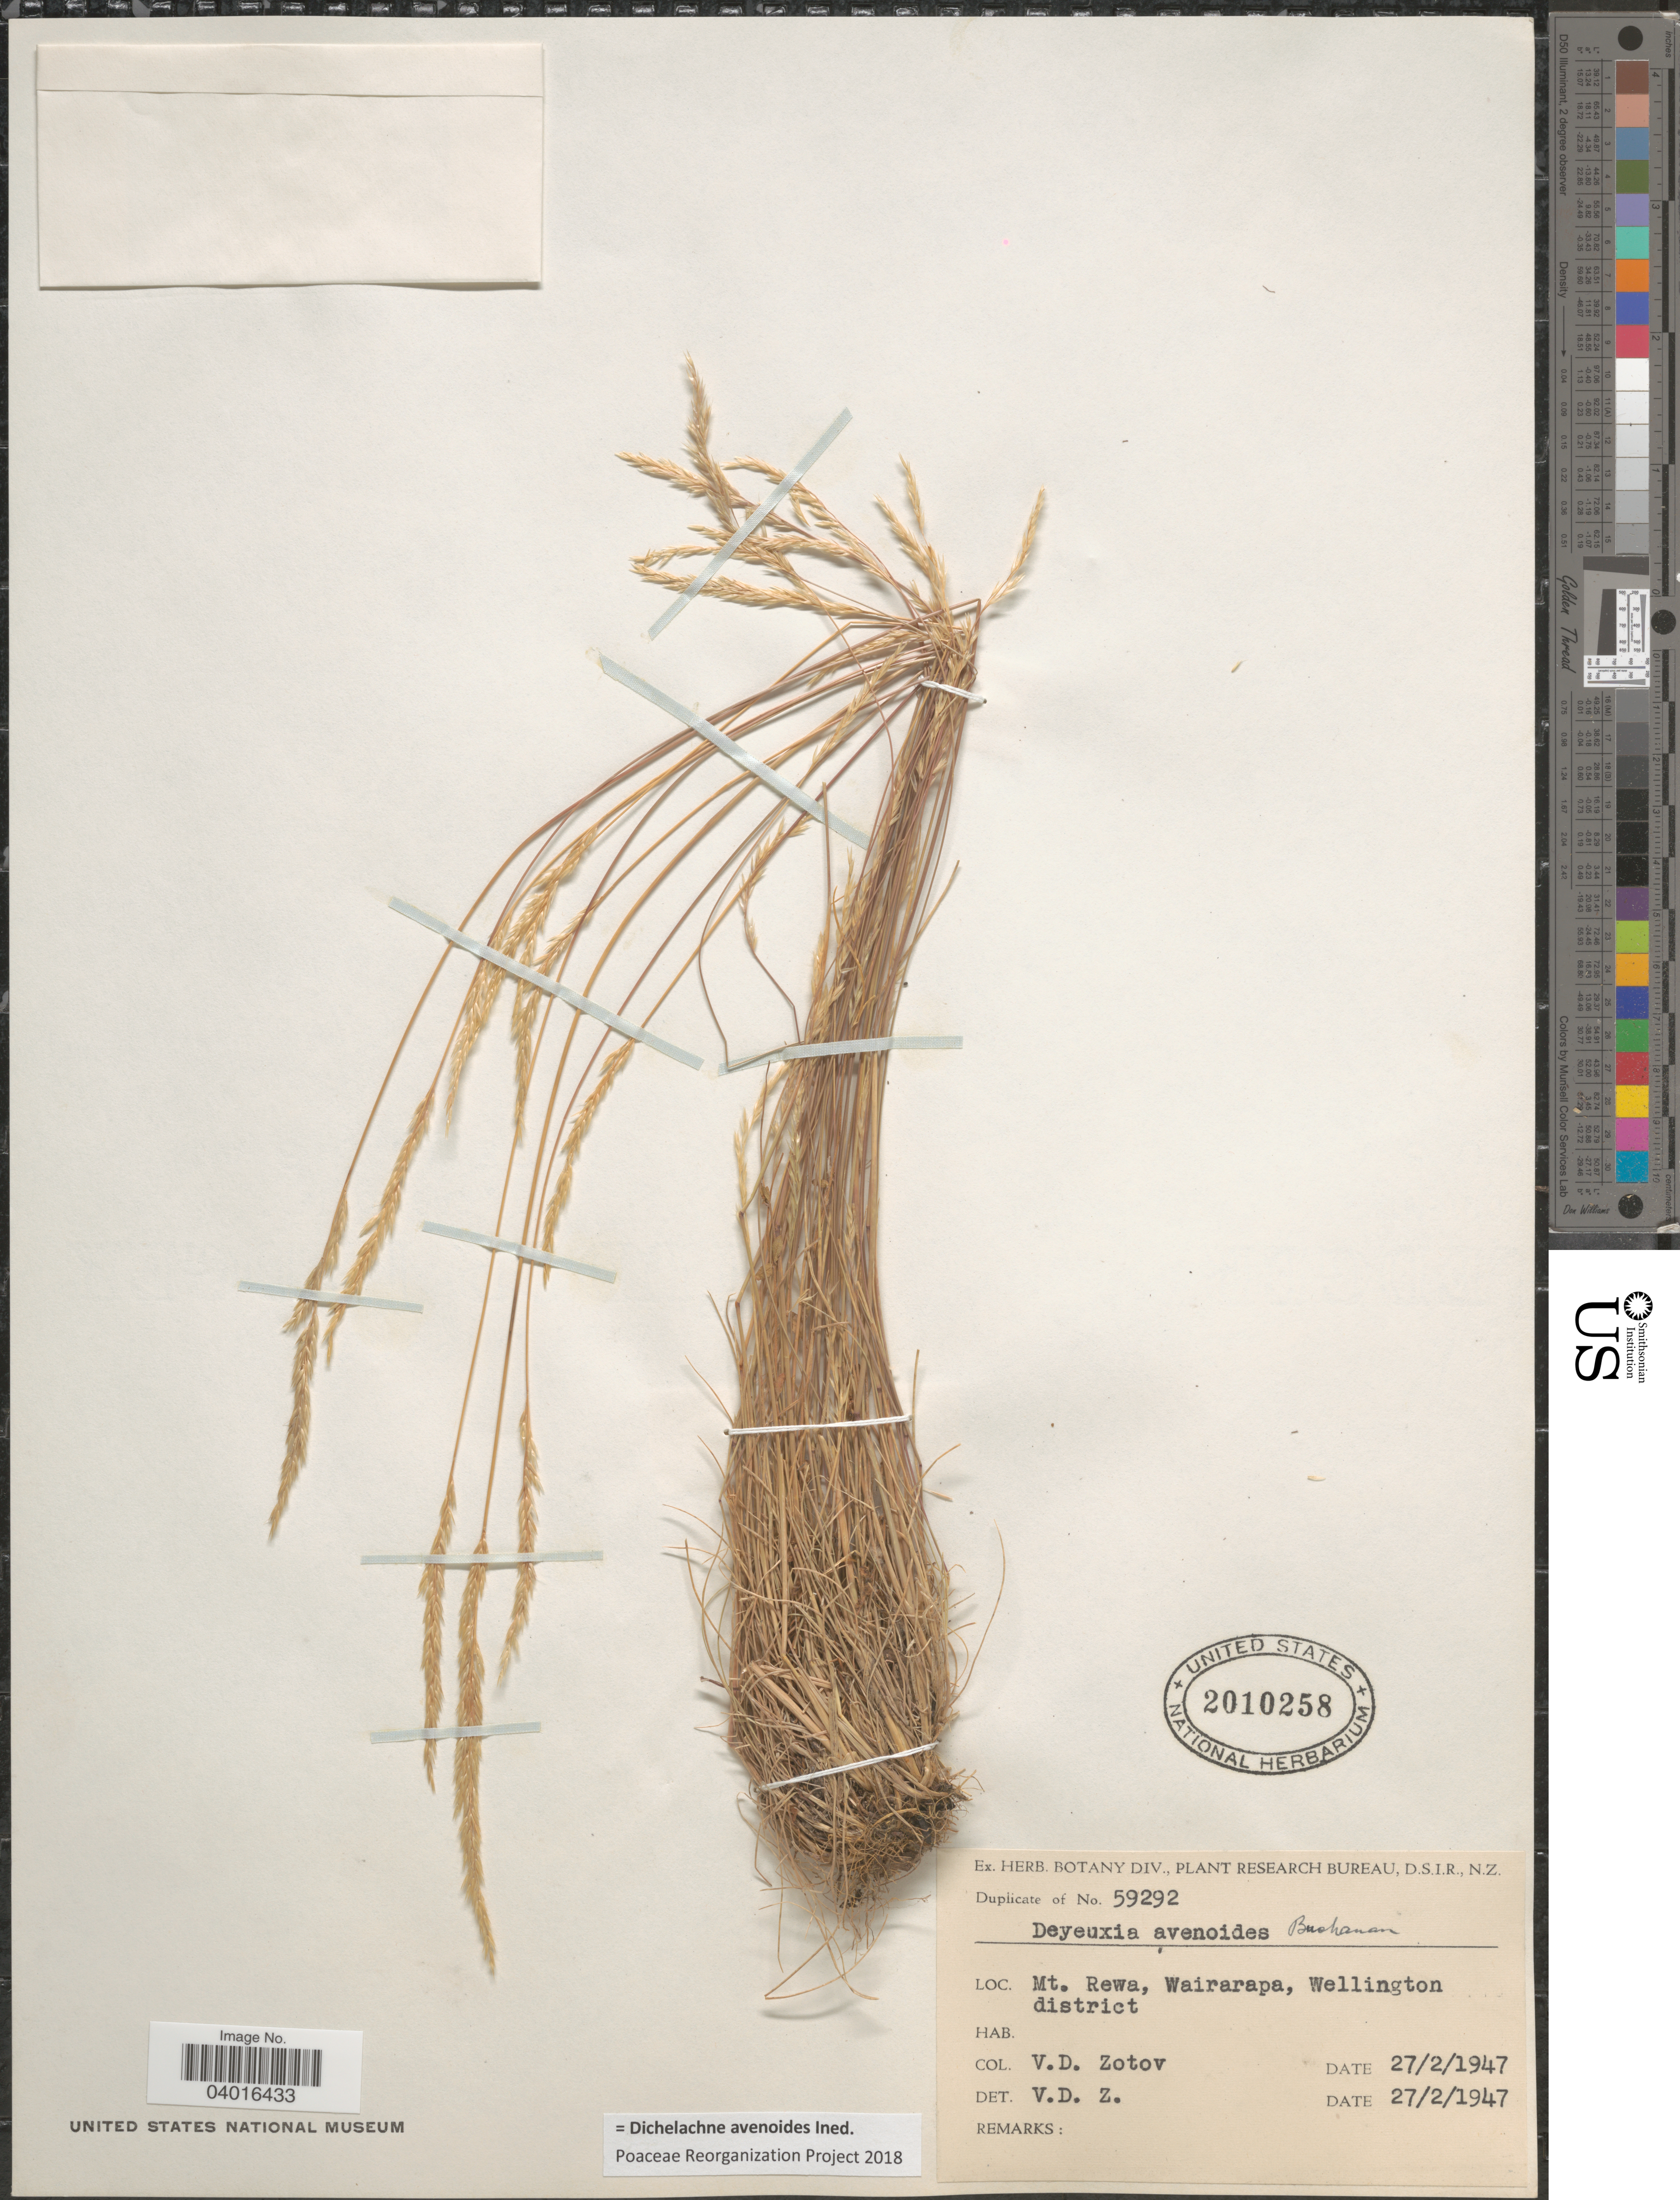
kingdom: Plantae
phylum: Tracheophyta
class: Liliopsida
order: Poales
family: Poaceae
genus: Pentapogon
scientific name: Pentapogon avenoides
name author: (Hook. f.) P.M. Peterson et al.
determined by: Wagner, W. L., (BOT), Smithsonian Institution - National Museum of Natural History (UNITED STATES)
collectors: V. Zotov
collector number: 59292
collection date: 1947-02-27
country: New Zealand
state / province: Wellington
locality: Mt. Rewa, Wairarapa, Wellington district.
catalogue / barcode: US 2010258